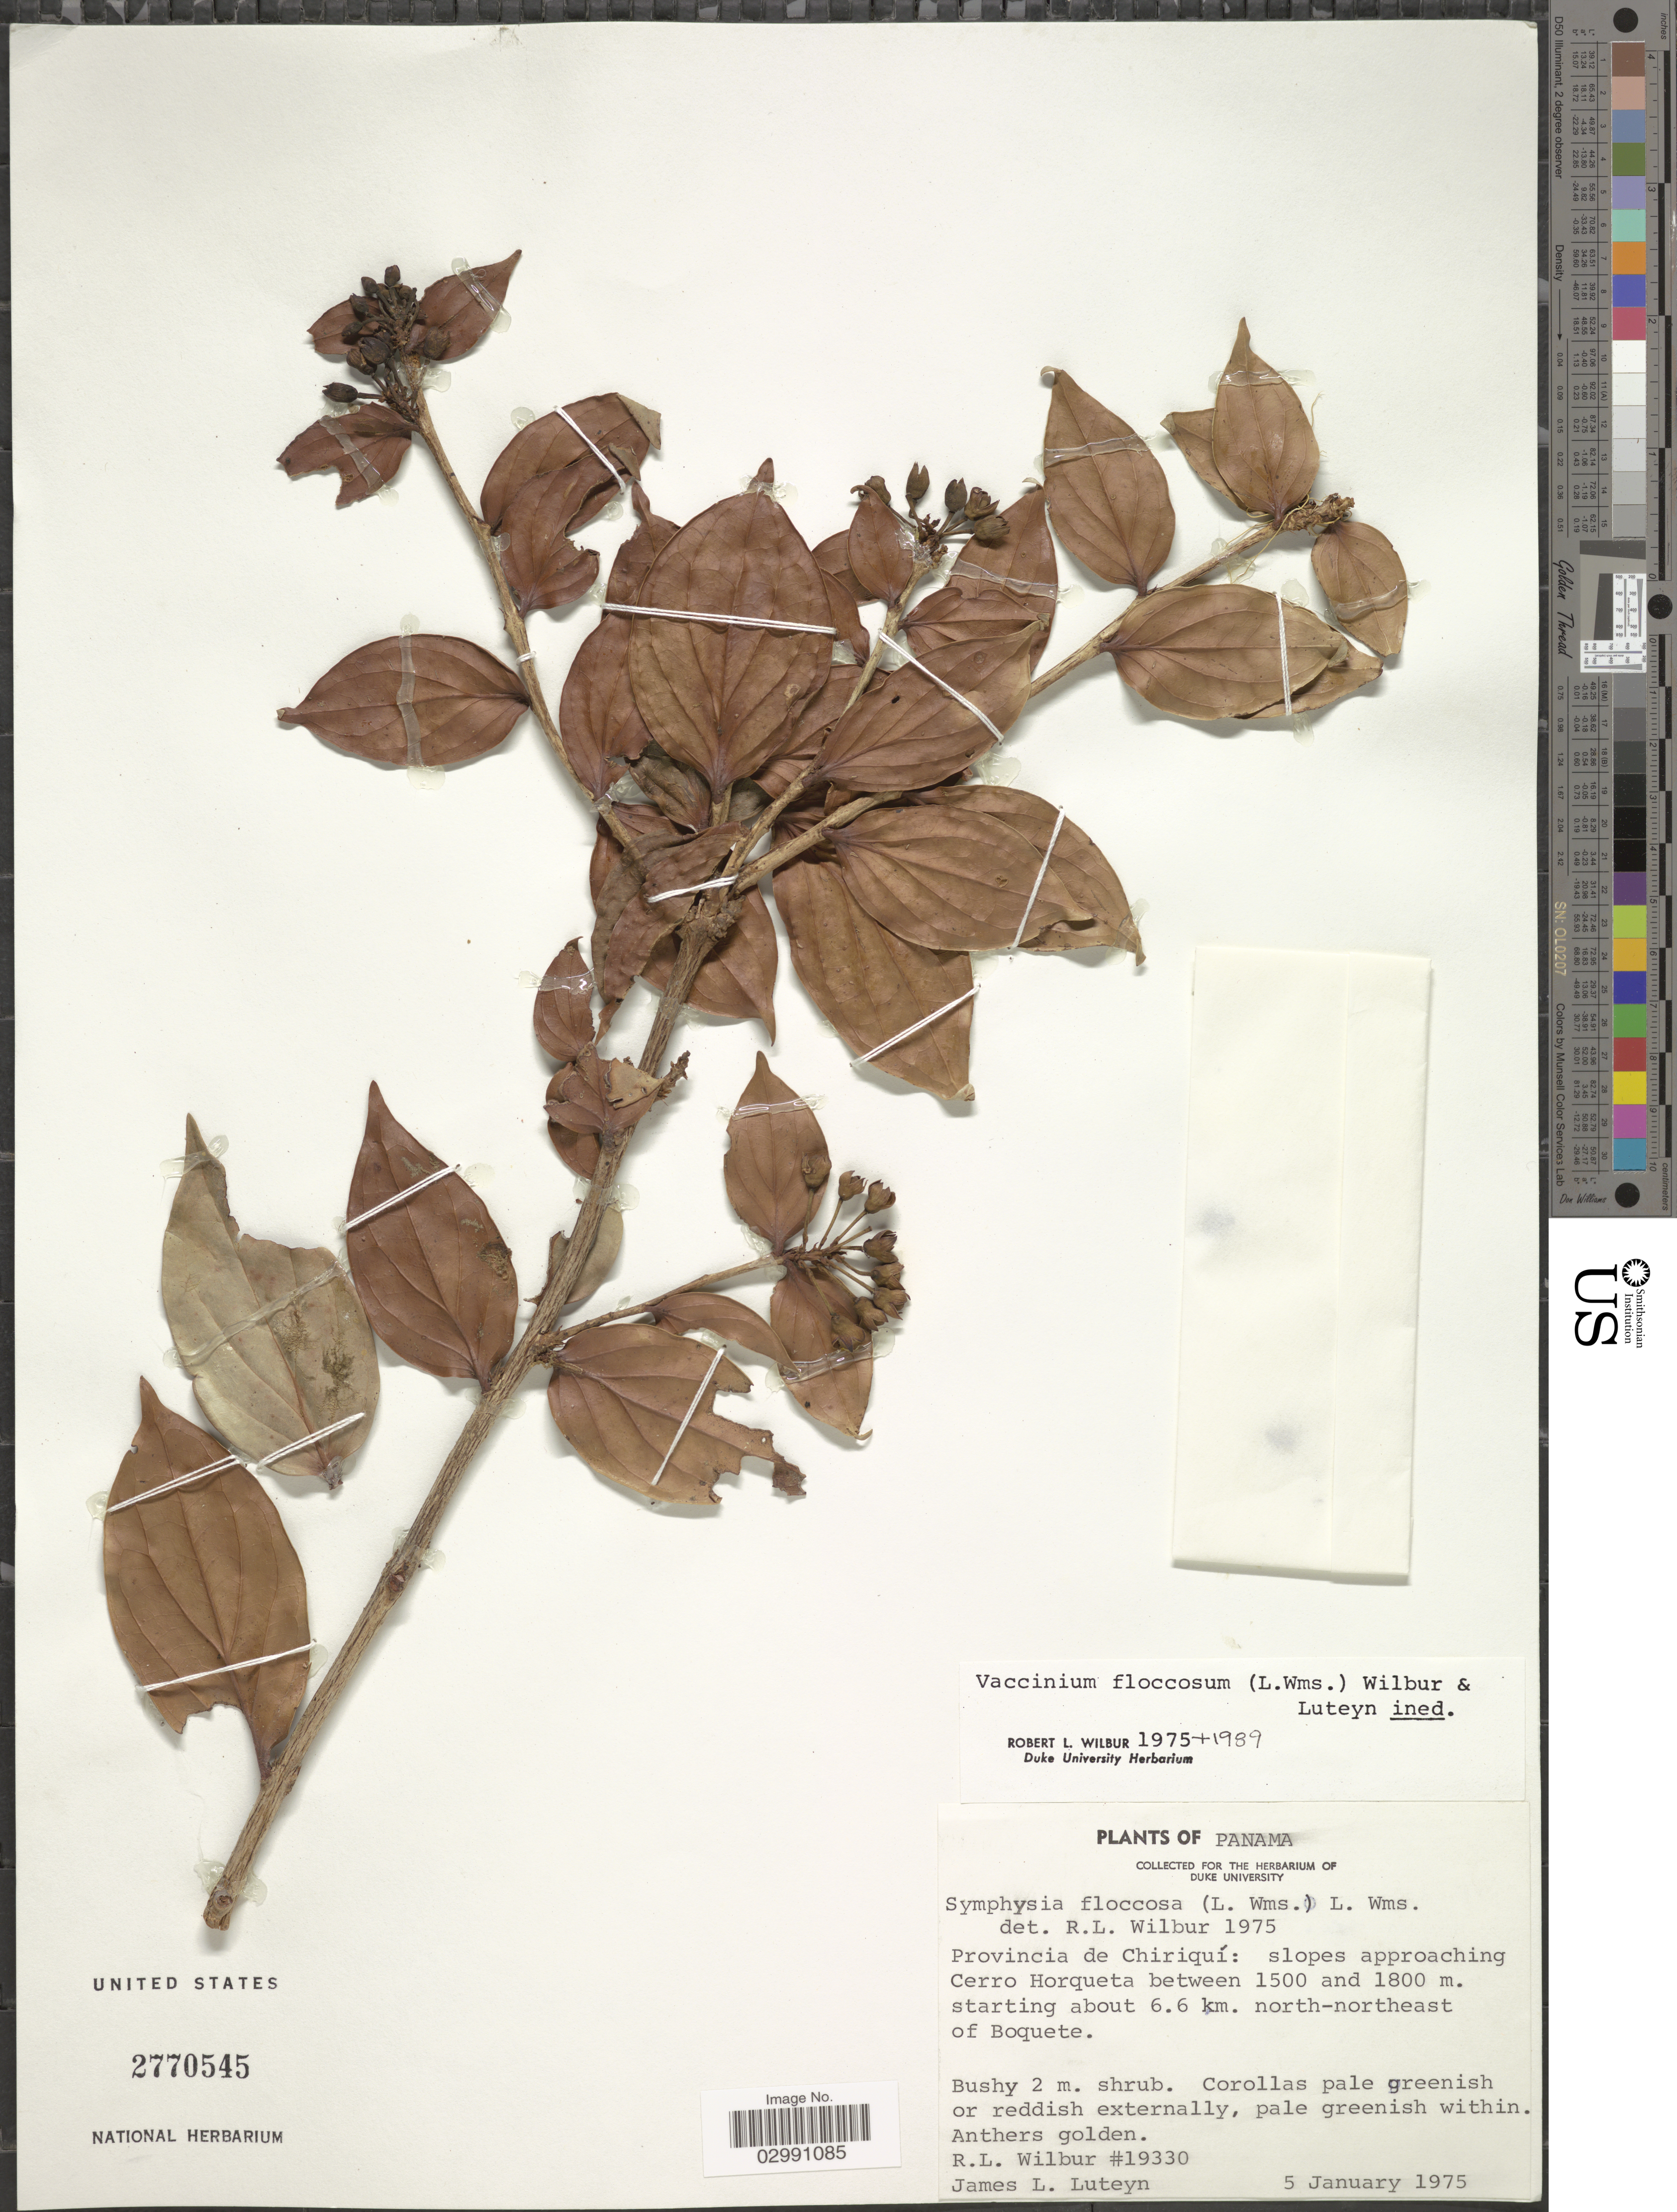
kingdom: Plantae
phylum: Tracheophyta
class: Magnoliopsida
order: Ericales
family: Ericaceae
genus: Vaccinium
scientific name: Vaccinium floccosum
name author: (L.O. Williams) Wilbur & Luteyn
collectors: R. L. Wilbur & J. L. Luteyn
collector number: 19330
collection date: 1975-01-05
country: Panama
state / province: Chiriqui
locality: Slopes approaching Cerro Horqueta starting about 6.6 km. north-northeast of Boquete.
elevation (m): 1500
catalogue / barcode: US 2770545